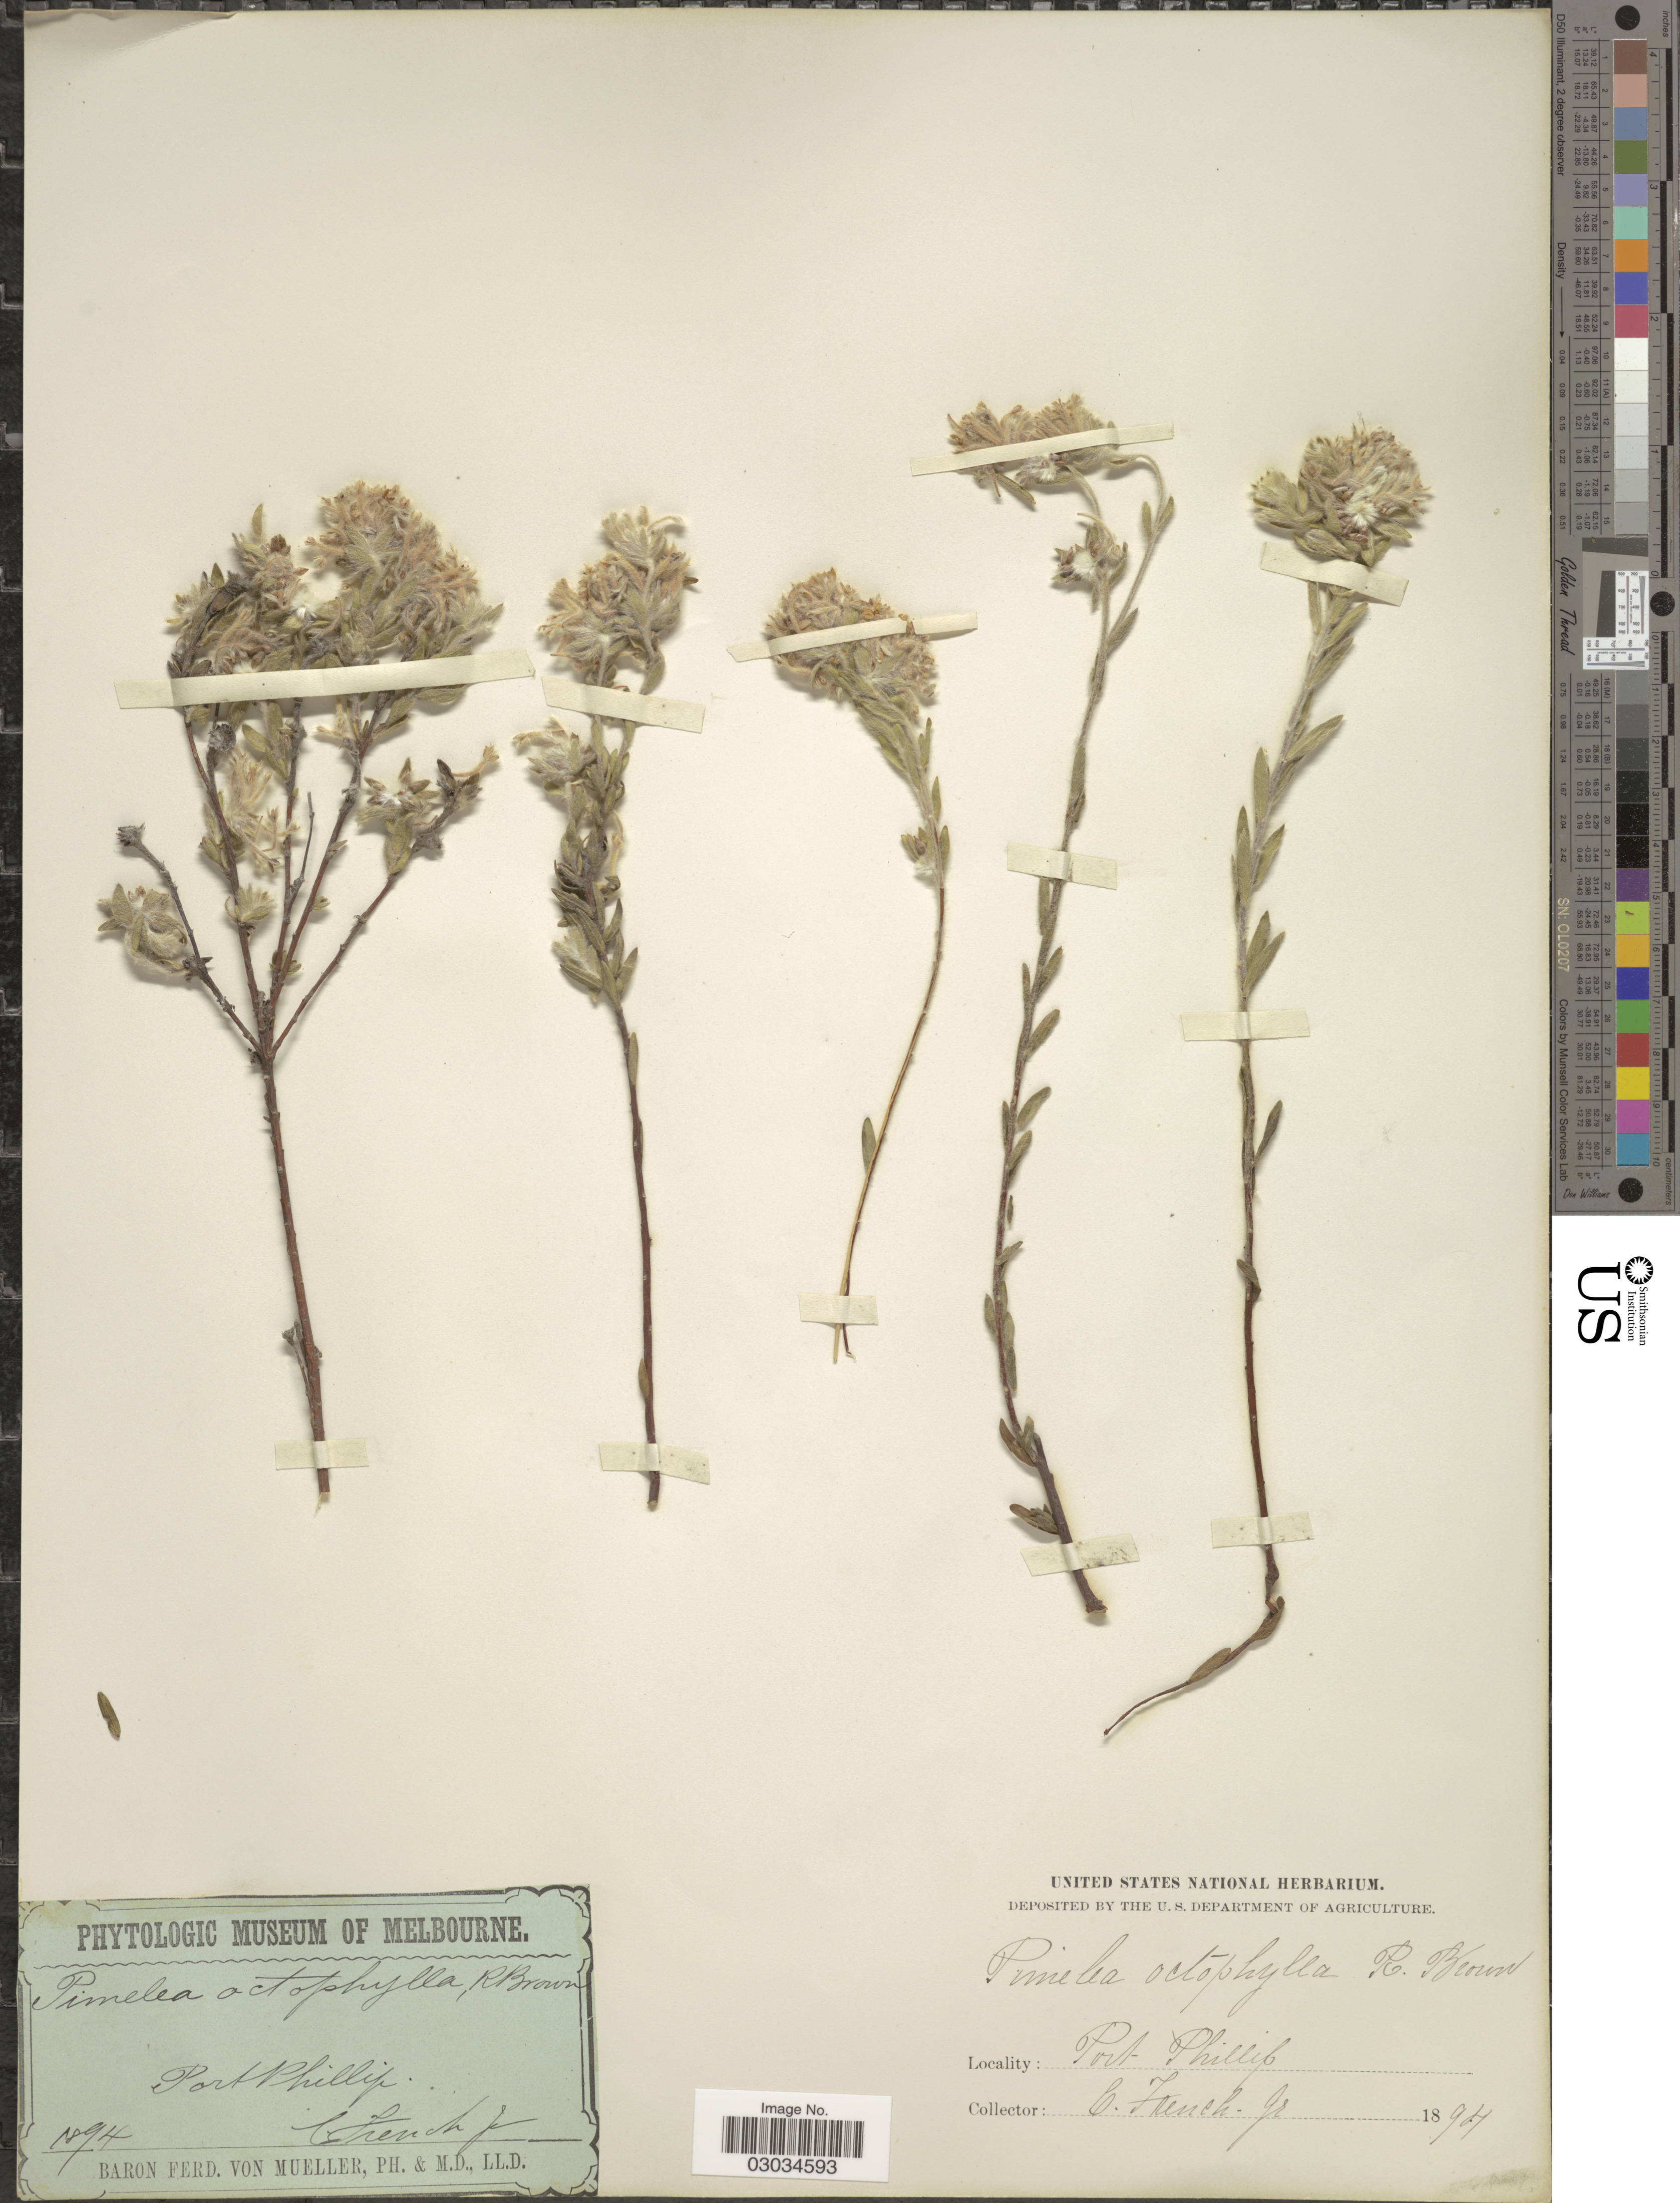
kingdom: Plantae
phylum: Tracheophyta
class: Magnoliopsida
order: Malvales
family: Thymelaeaceae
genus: Pimelea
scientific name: Pimelea octophylla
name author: R. Br.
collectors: C. French Jr.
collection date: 1894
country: Australia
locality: Port Phillip.